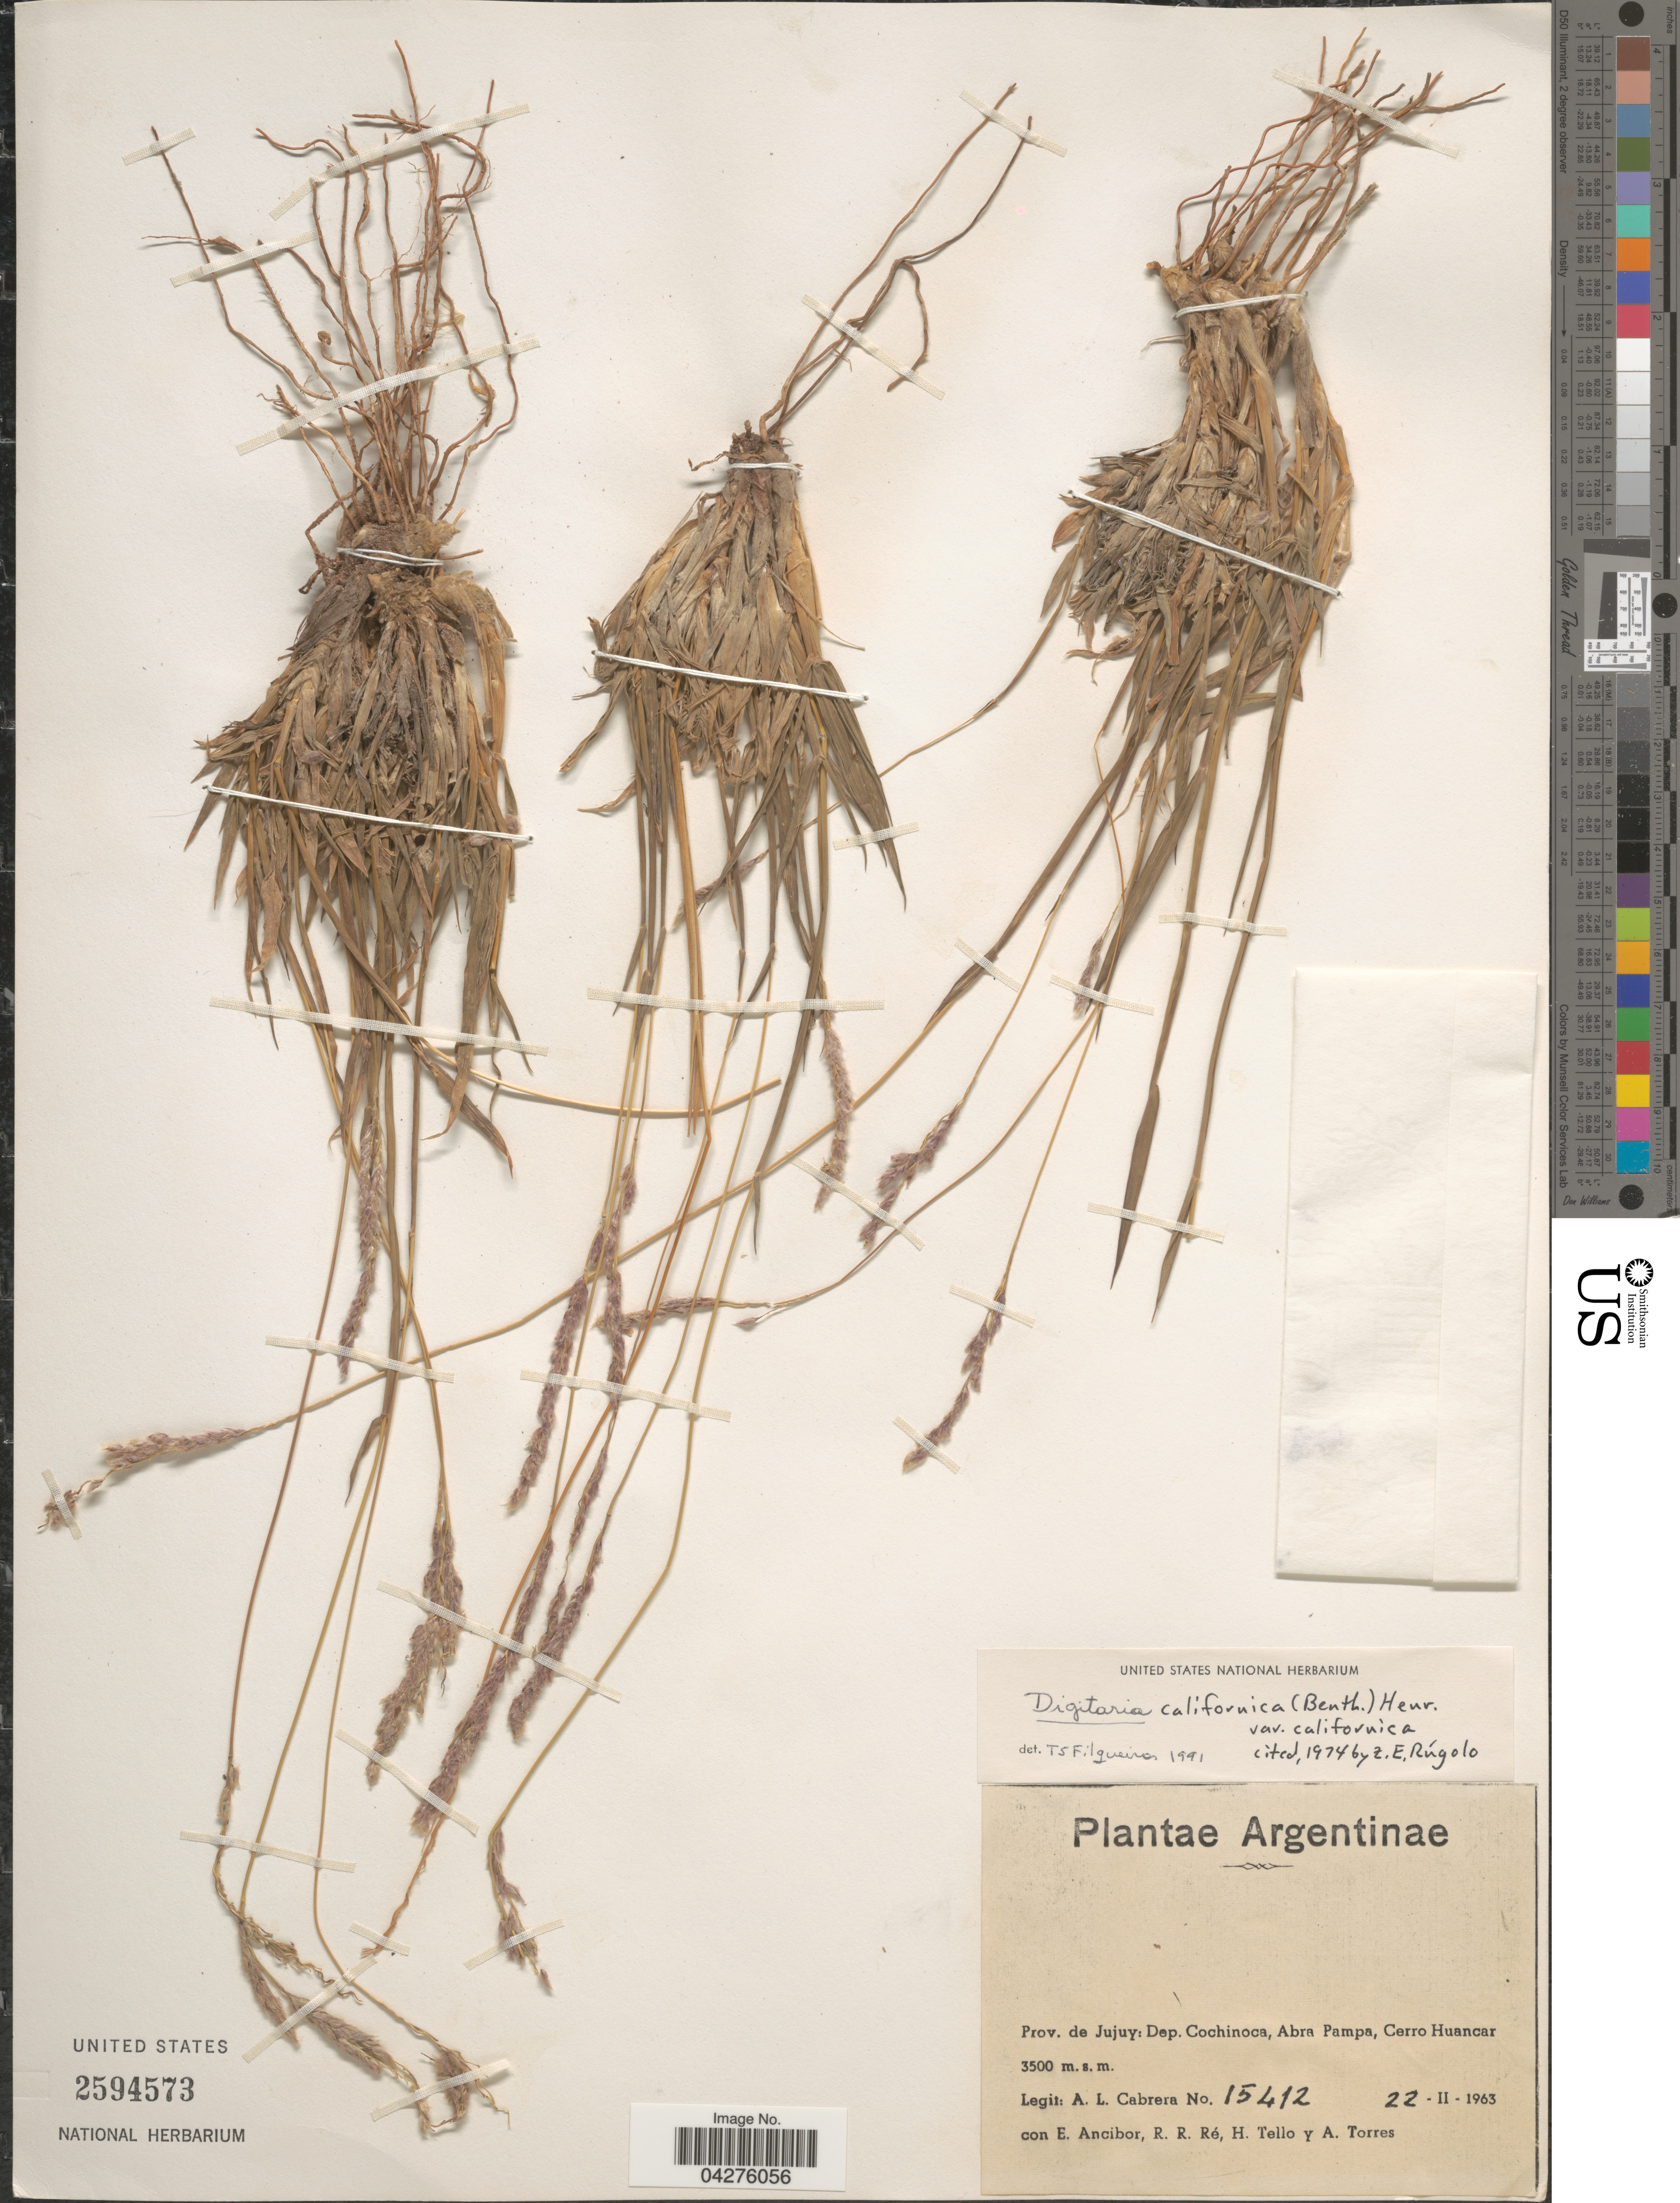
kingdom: Plantae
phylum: Tracheophyta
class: Liliopsida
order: Poales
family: Poaceae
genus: Digitaria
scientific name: Digitaria californica var. californica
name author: (Benth.) Henr.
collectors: A. L. Cabrera, E. Ancibor, R. Re, H. Tello & A. R. da Torre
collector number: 15412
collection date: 1963-02-22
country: Argentina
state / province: Jujuy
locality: Dep. Cochinoca, Abra Pampa, Cerro Huancar.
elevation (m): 3500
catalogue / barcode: US 2594573